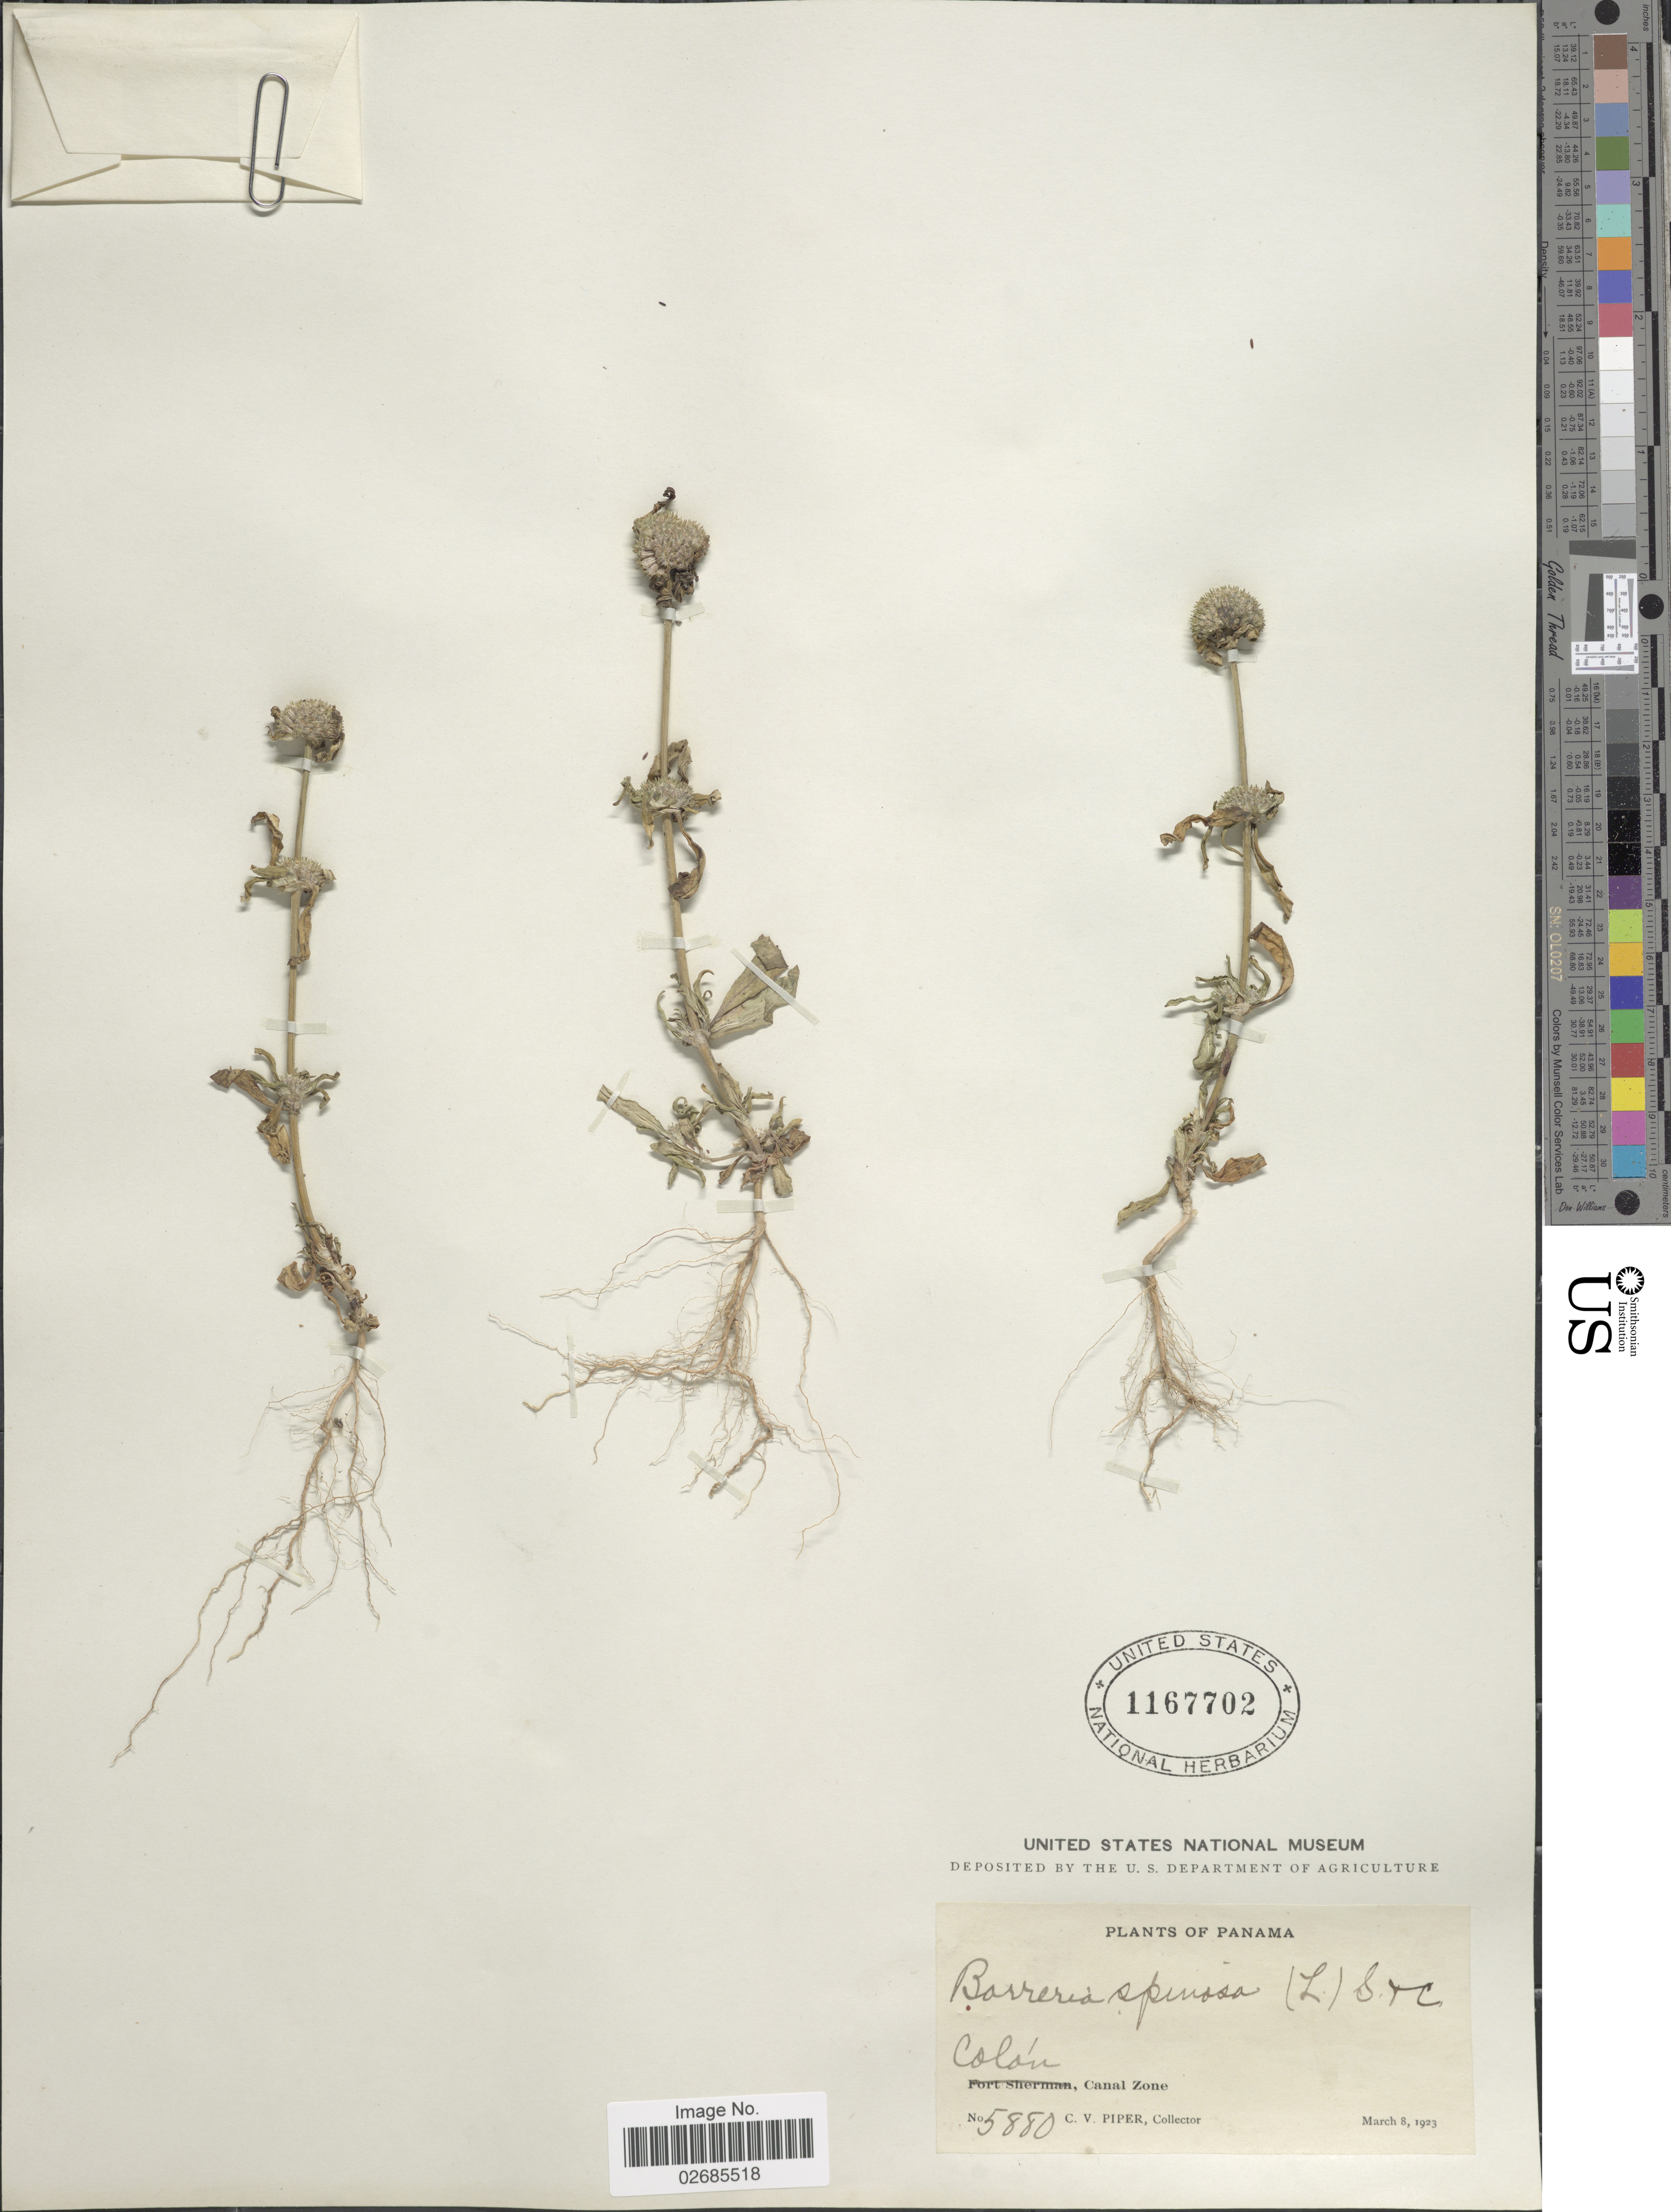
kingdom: Plantae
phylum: Tracheophyta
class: Magnoliopsida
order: Gentianales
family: Rubiaceae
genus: Borreria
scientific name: Borreria densiflora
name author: DC.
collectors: C. V. Piper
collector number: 5880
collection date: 1923-03-08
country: Panama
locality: Colón, Canal Zone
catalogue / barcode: US 1167702